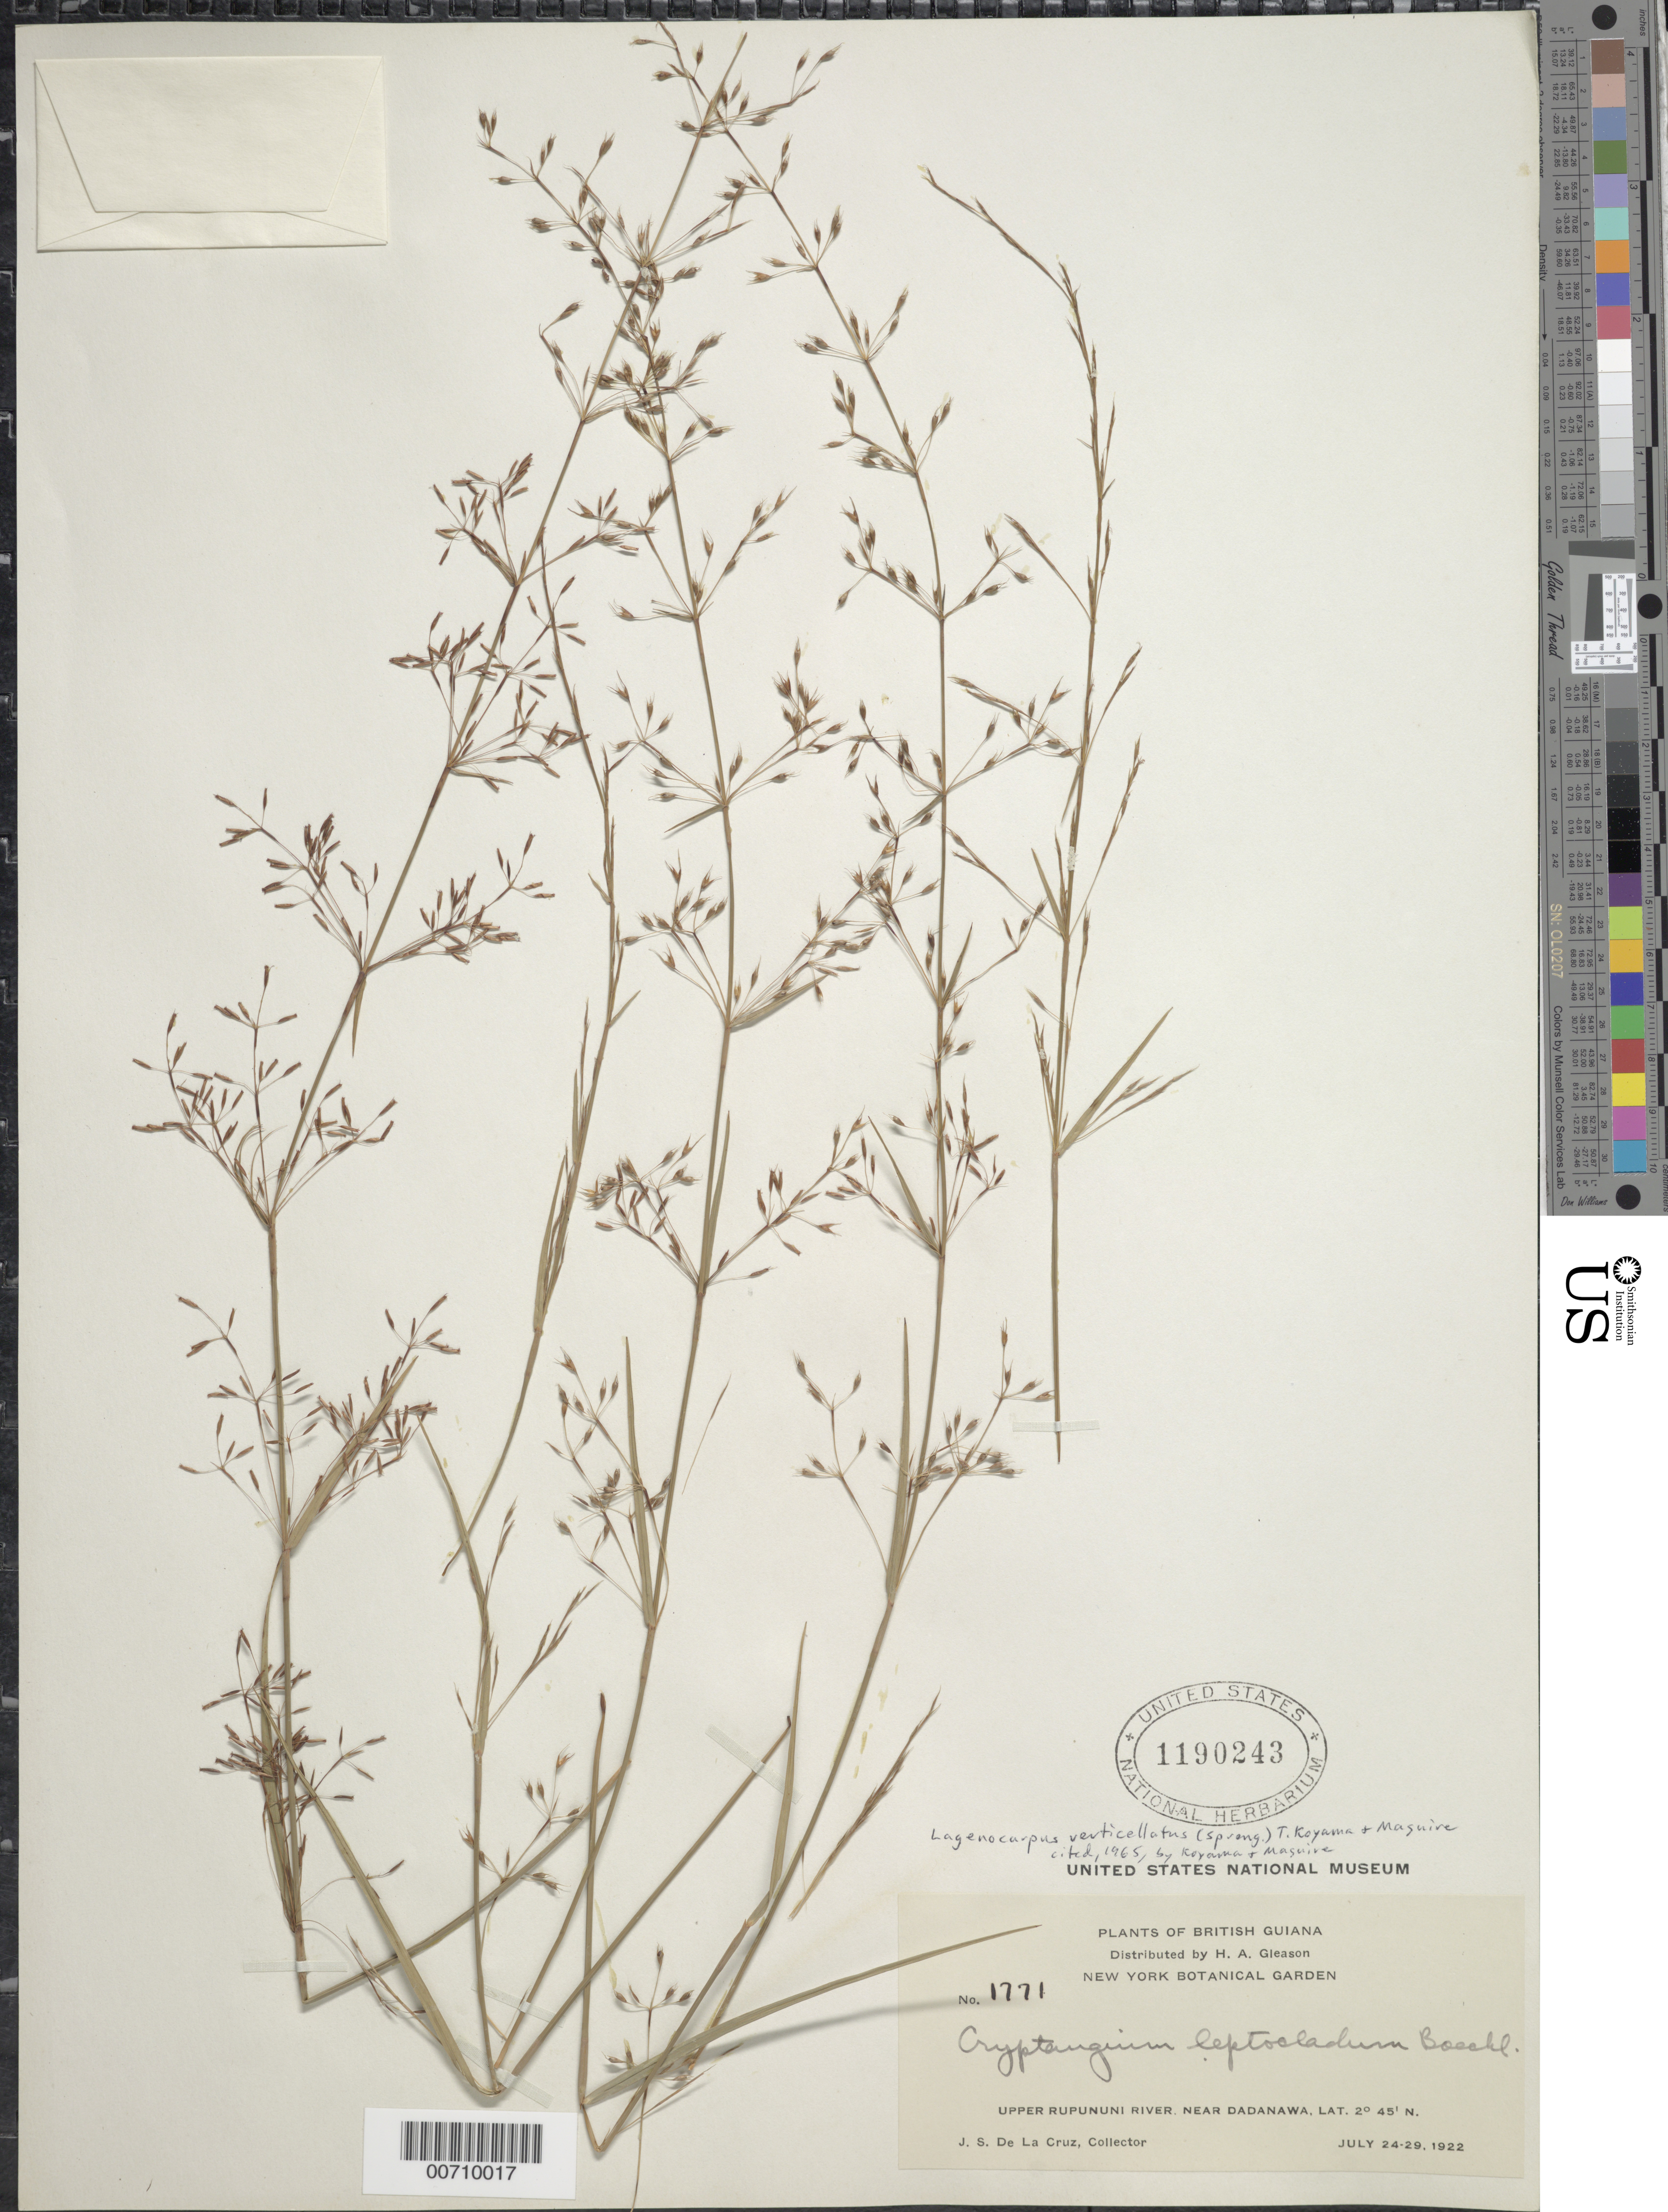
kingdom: Plantae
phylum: Tracheophyta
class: Liliopsida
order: Poales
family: Cyperaceae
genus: Cryptangium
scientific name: Cryptangium verticillatum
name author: (Spreng.) Vitta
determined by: Strong, Mark T., (BOT), Smithsonian Institution - National Museum of Natural History (UNITED STATES)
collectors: J. S. de la Cruz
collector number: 1771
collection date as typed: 24-Jul-22 to 29-Jul-22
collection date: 1922-07-24/1922-07-29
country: Guyana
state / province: U. Takutu-U. Essequibo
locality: Dadanawa, near, upper Rupununi R.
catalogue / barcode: US 1190243